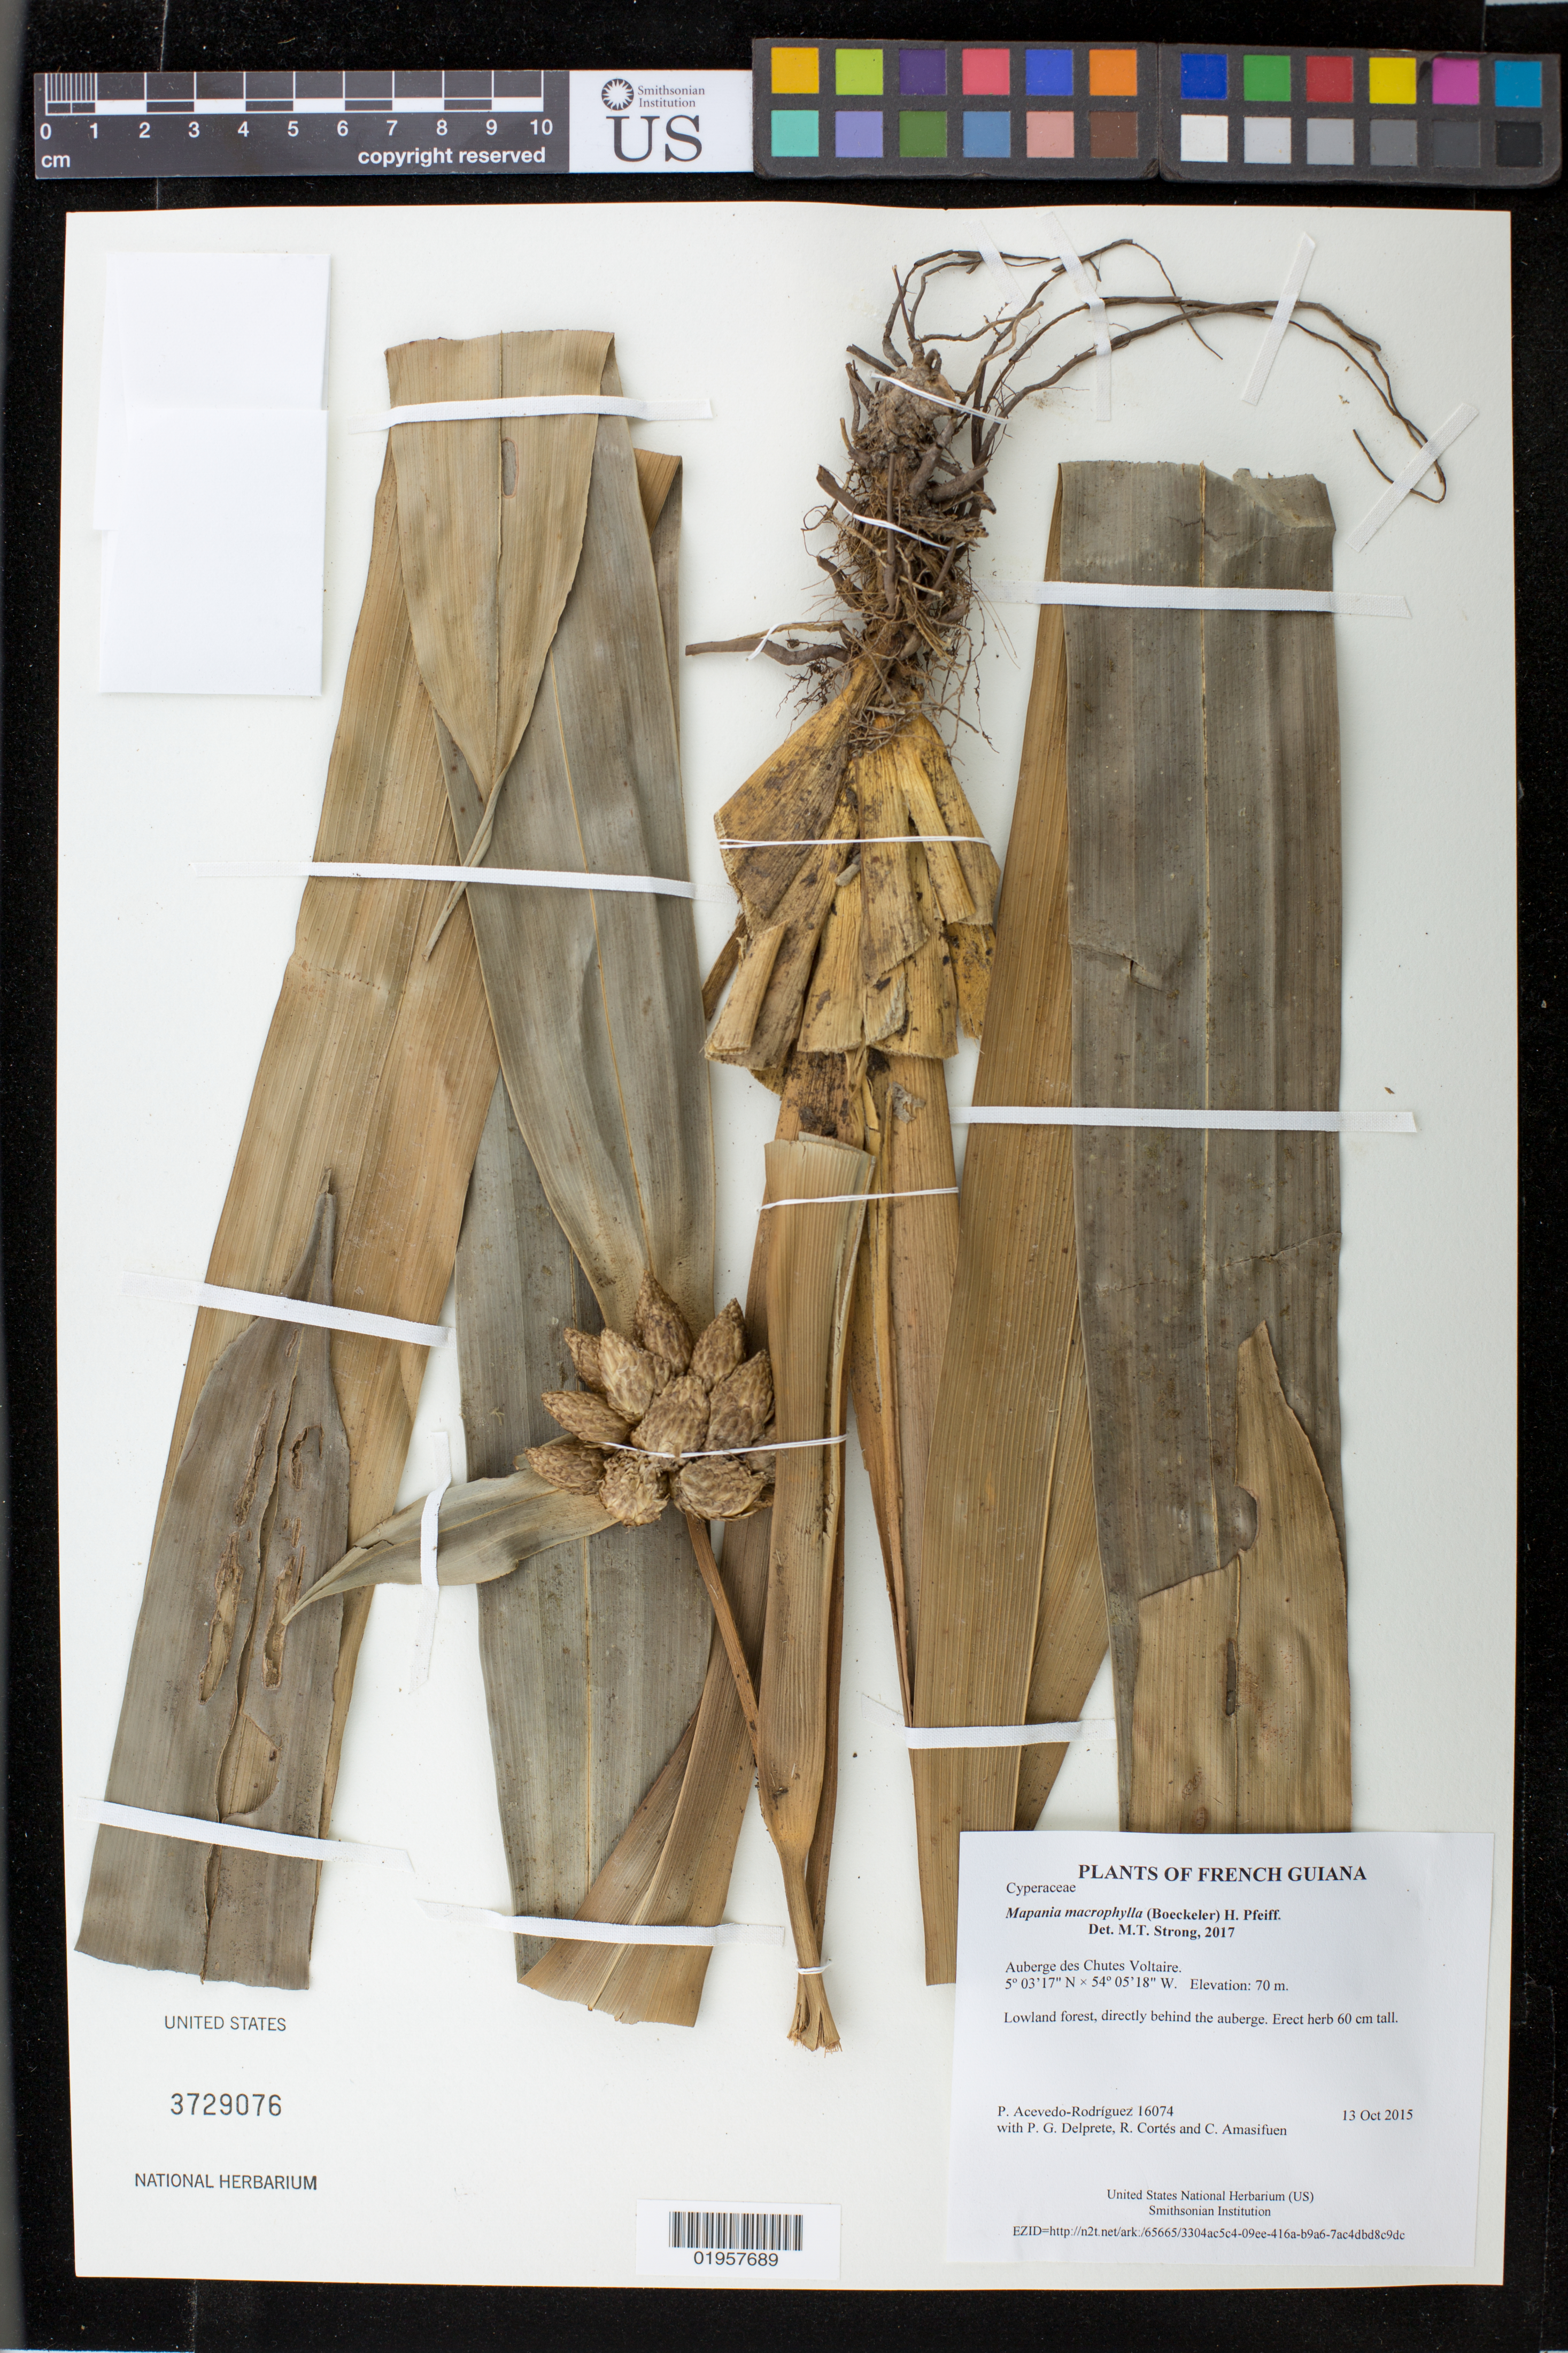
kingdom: Plantae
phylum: Tracheophyta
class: Liliopsida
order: Poales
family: Cyperaceae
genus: Mapania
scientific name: Mapania macrophylla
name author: (Boeckeler) H. Pfeiff.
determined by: Strong, Mark T., (BOT), Smithsonian Institution - National Museum of Natural History (UNITED STATES)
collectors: P. Acevedo-Rodr., P. G. Delprete, R. Cortés & C. Amasifuen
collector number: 16074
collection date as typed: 13 October 2015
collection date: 2015-10-13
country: French Guiana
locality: Auberge des Chutes Voltaire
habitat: Lowland forest, directly behind the auberge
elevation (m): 70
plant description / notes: US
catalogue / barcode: US 3729076